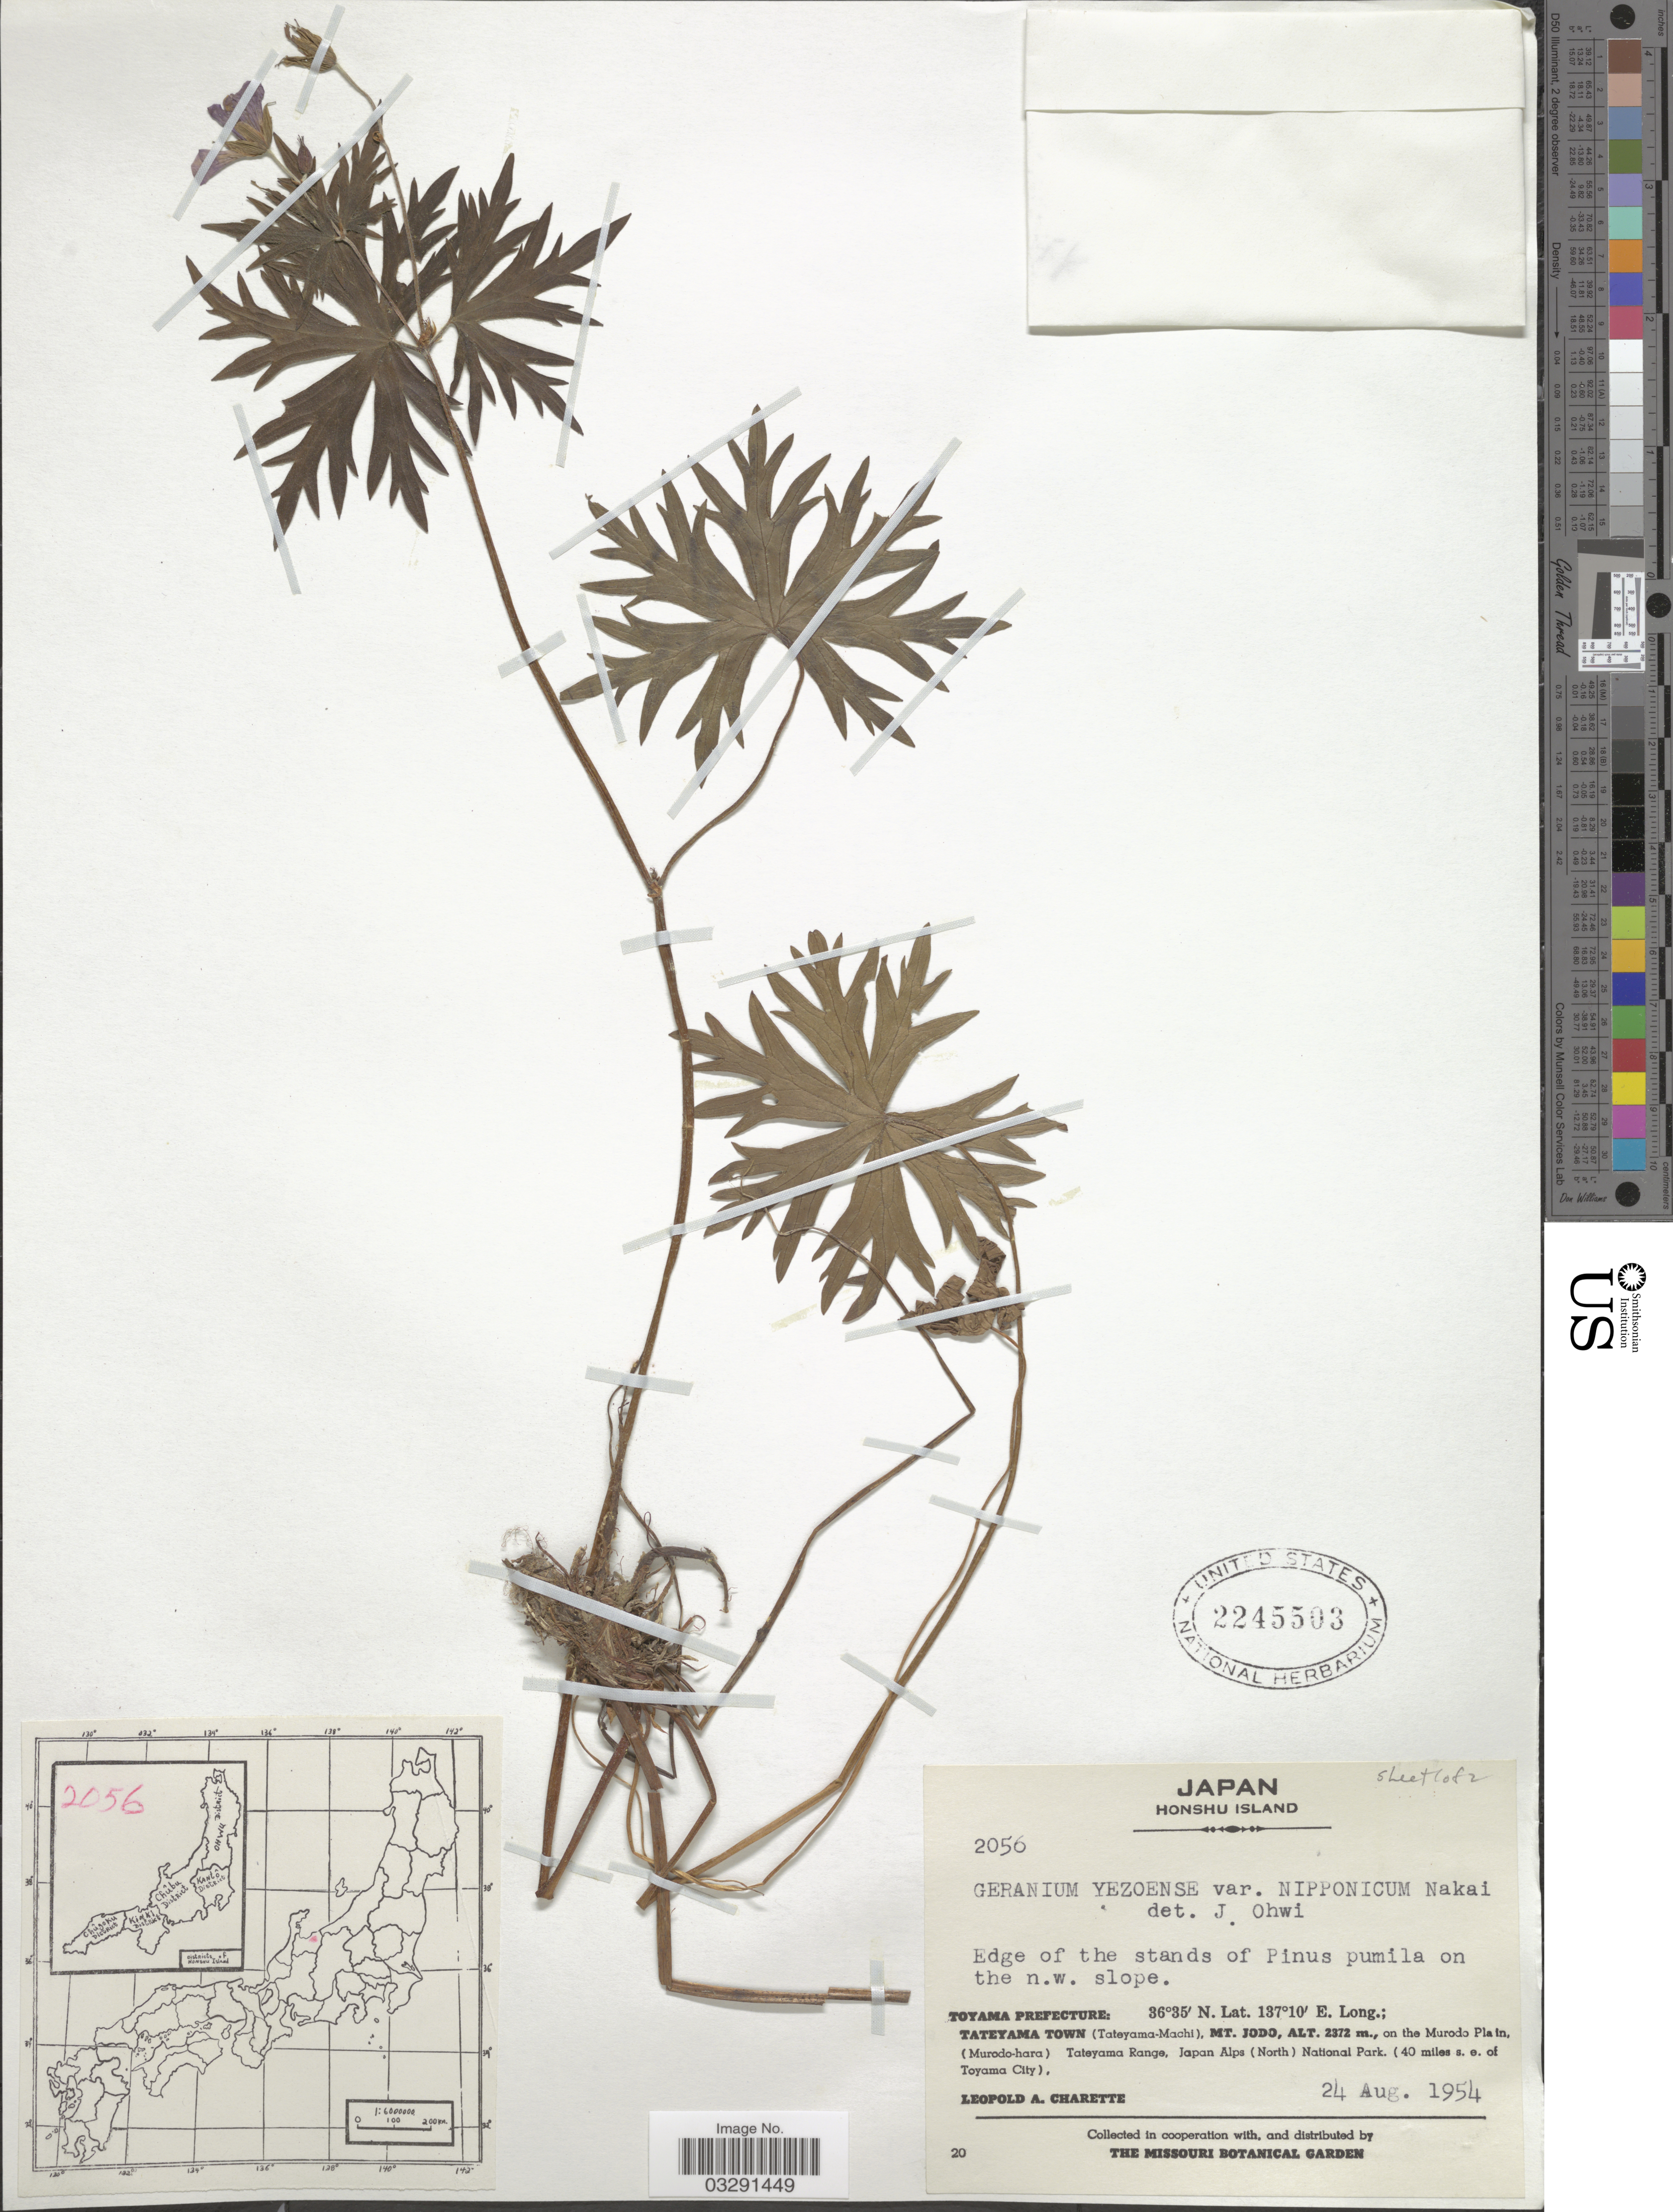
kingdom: Plantae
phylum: Tracheophyta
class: Magnoliopsida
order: Geraniales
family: Geraniaceae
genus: Geranium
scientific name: Geranium yesoense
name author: Franch. & Sav.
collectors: L. A. Charette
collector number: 2056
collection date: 1954-08-24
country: Japan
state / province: Toyama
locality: Honshu Island. Edge of the stands of Pinus pumila on the n.w. slope. Toyama Prefecture. Tateyama Town (Tateyama-Machi), Mt. Jodo, on the Murodo Plain, (Murodo-hara) Tateyama Range, Japan Alps (North) National Park. (40 miles s.e. of Toyama City).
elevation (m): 2372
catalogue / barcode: US 2245503